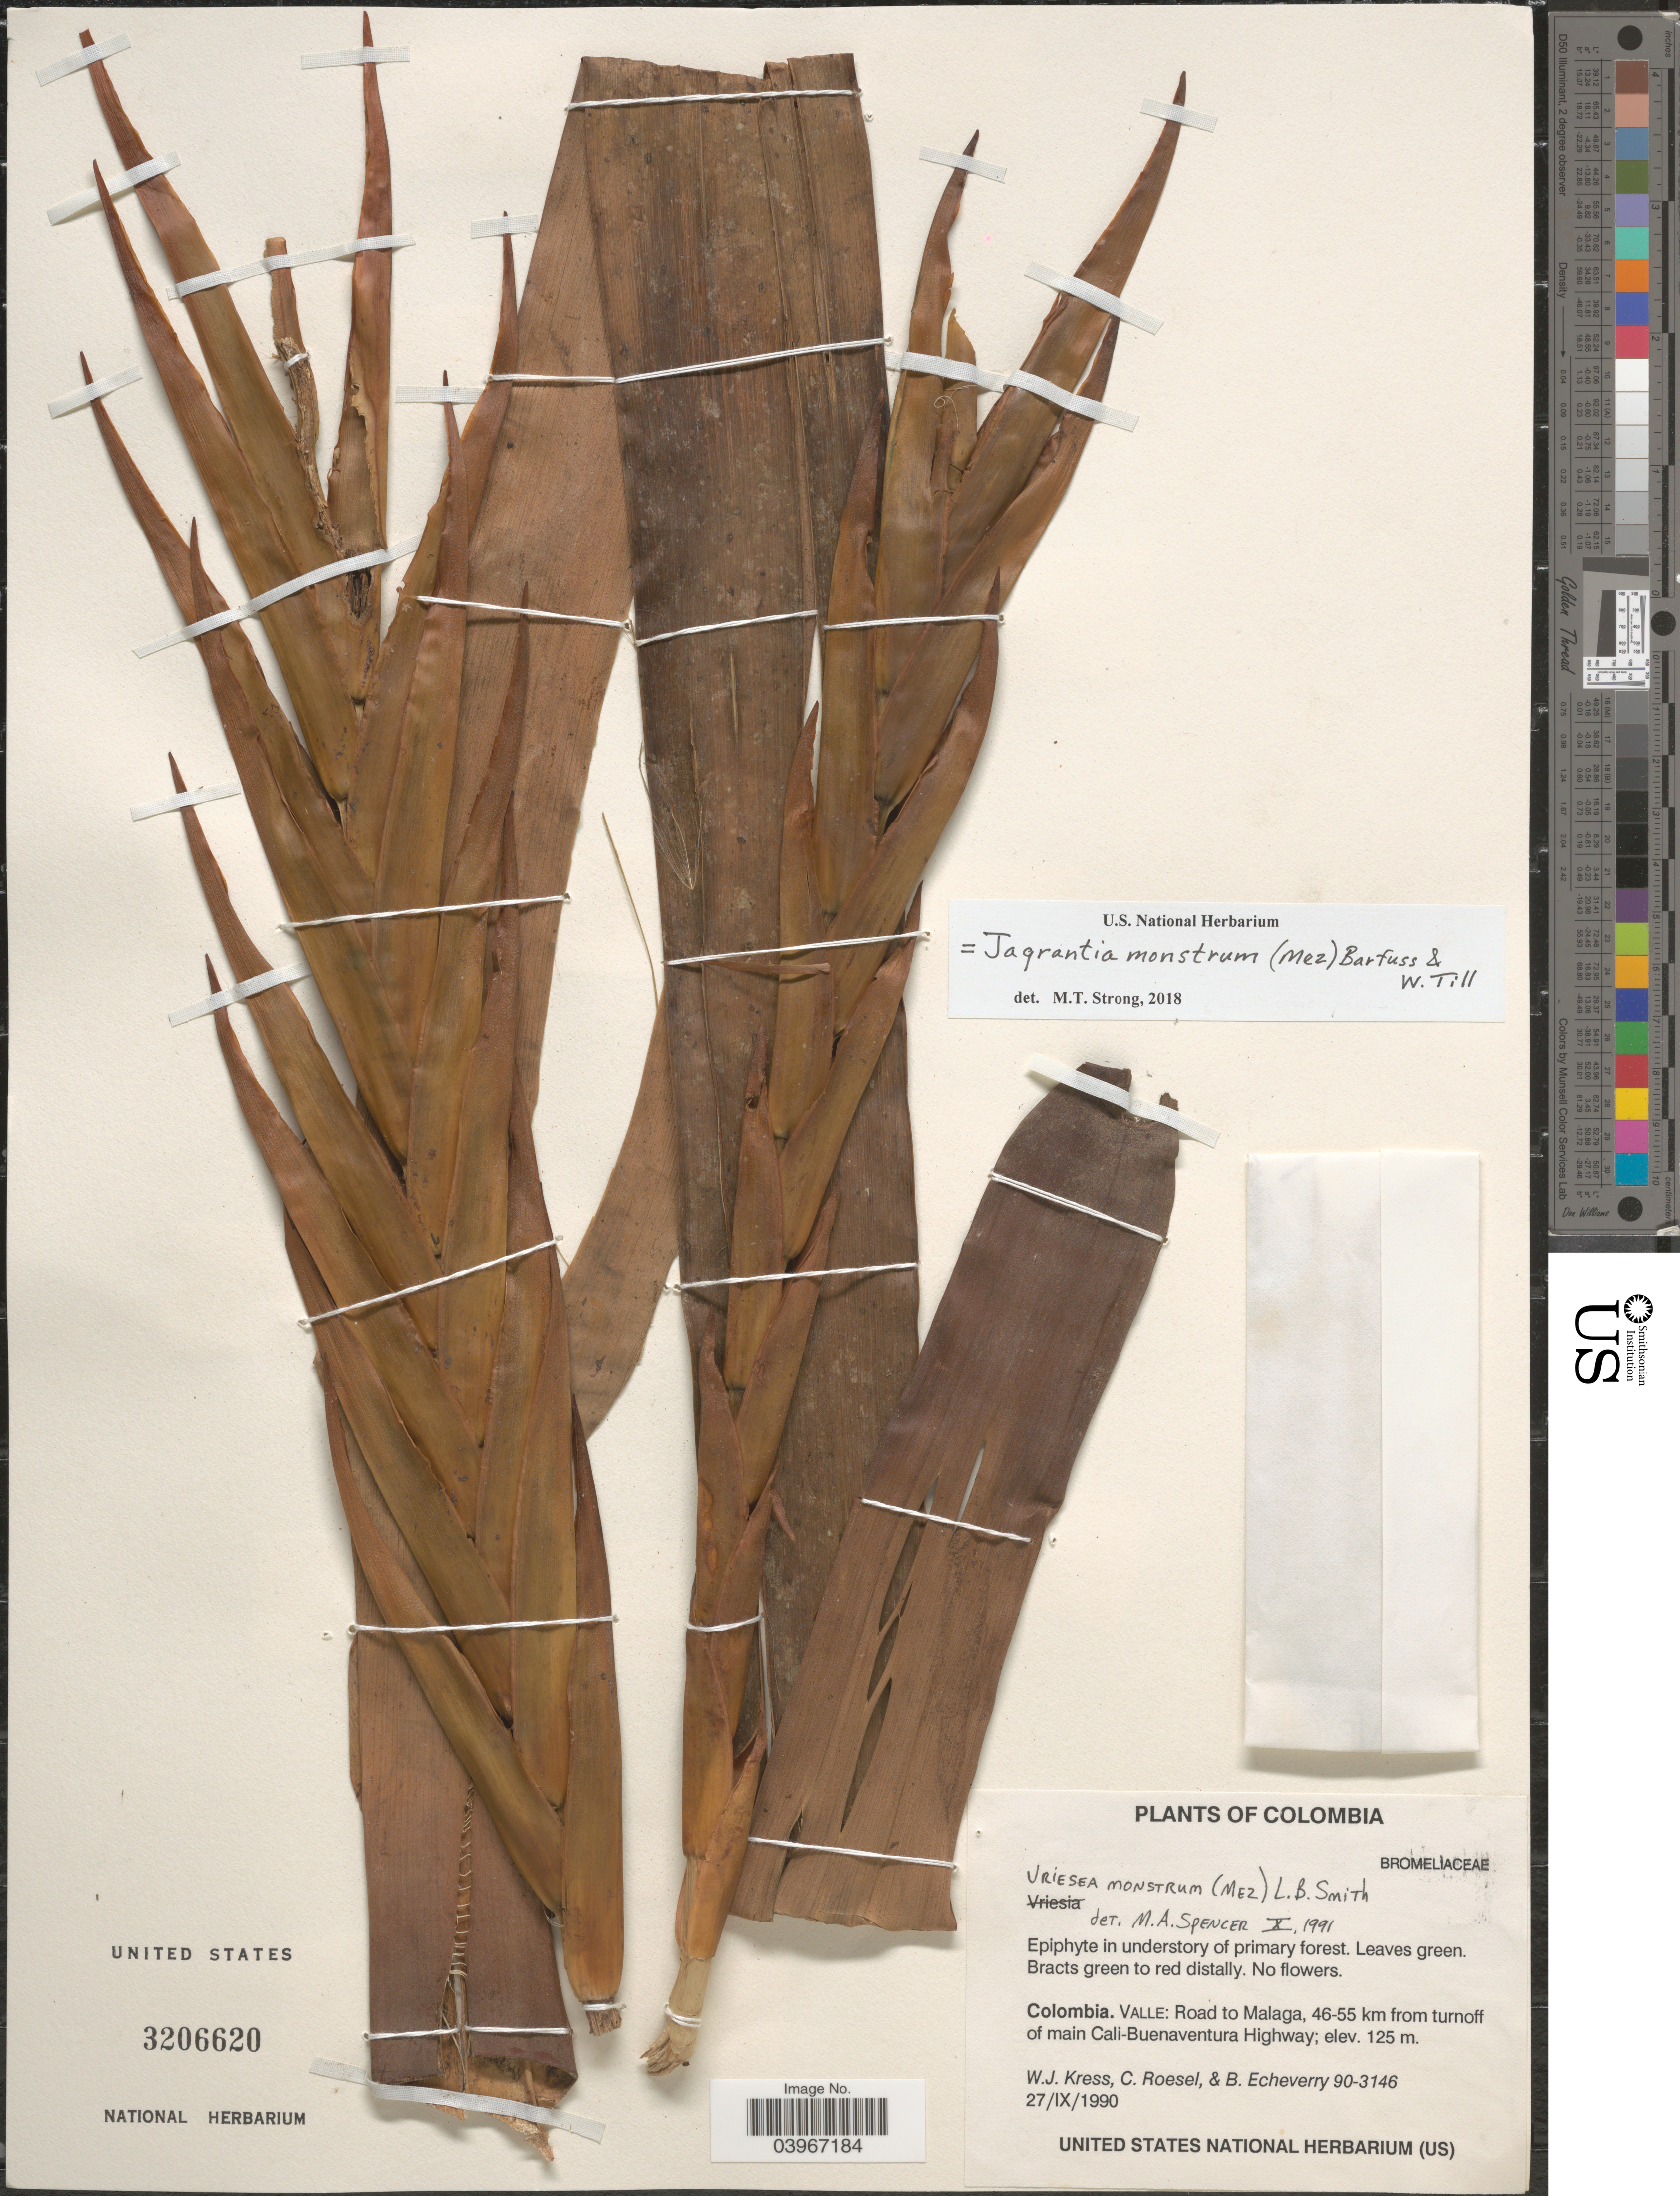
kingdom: Plantae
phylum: Tracheophyta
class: Liliopsida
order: Poales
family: Bromeliaceae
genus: Jagrantia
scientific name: Jagrantia monstrum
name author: (Mez) Barfuss & W. Till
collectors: W. J. Kress, C. S. Roesel & B. Echeverry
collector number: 90-3146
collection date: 1990-09-27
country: Colombia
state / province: Valle del Cauca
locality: Valle: Road to Malaga, 46-55 km from turnoff of main Cali-Buenaventura Highway.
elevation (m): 125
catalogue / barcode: US 3206620